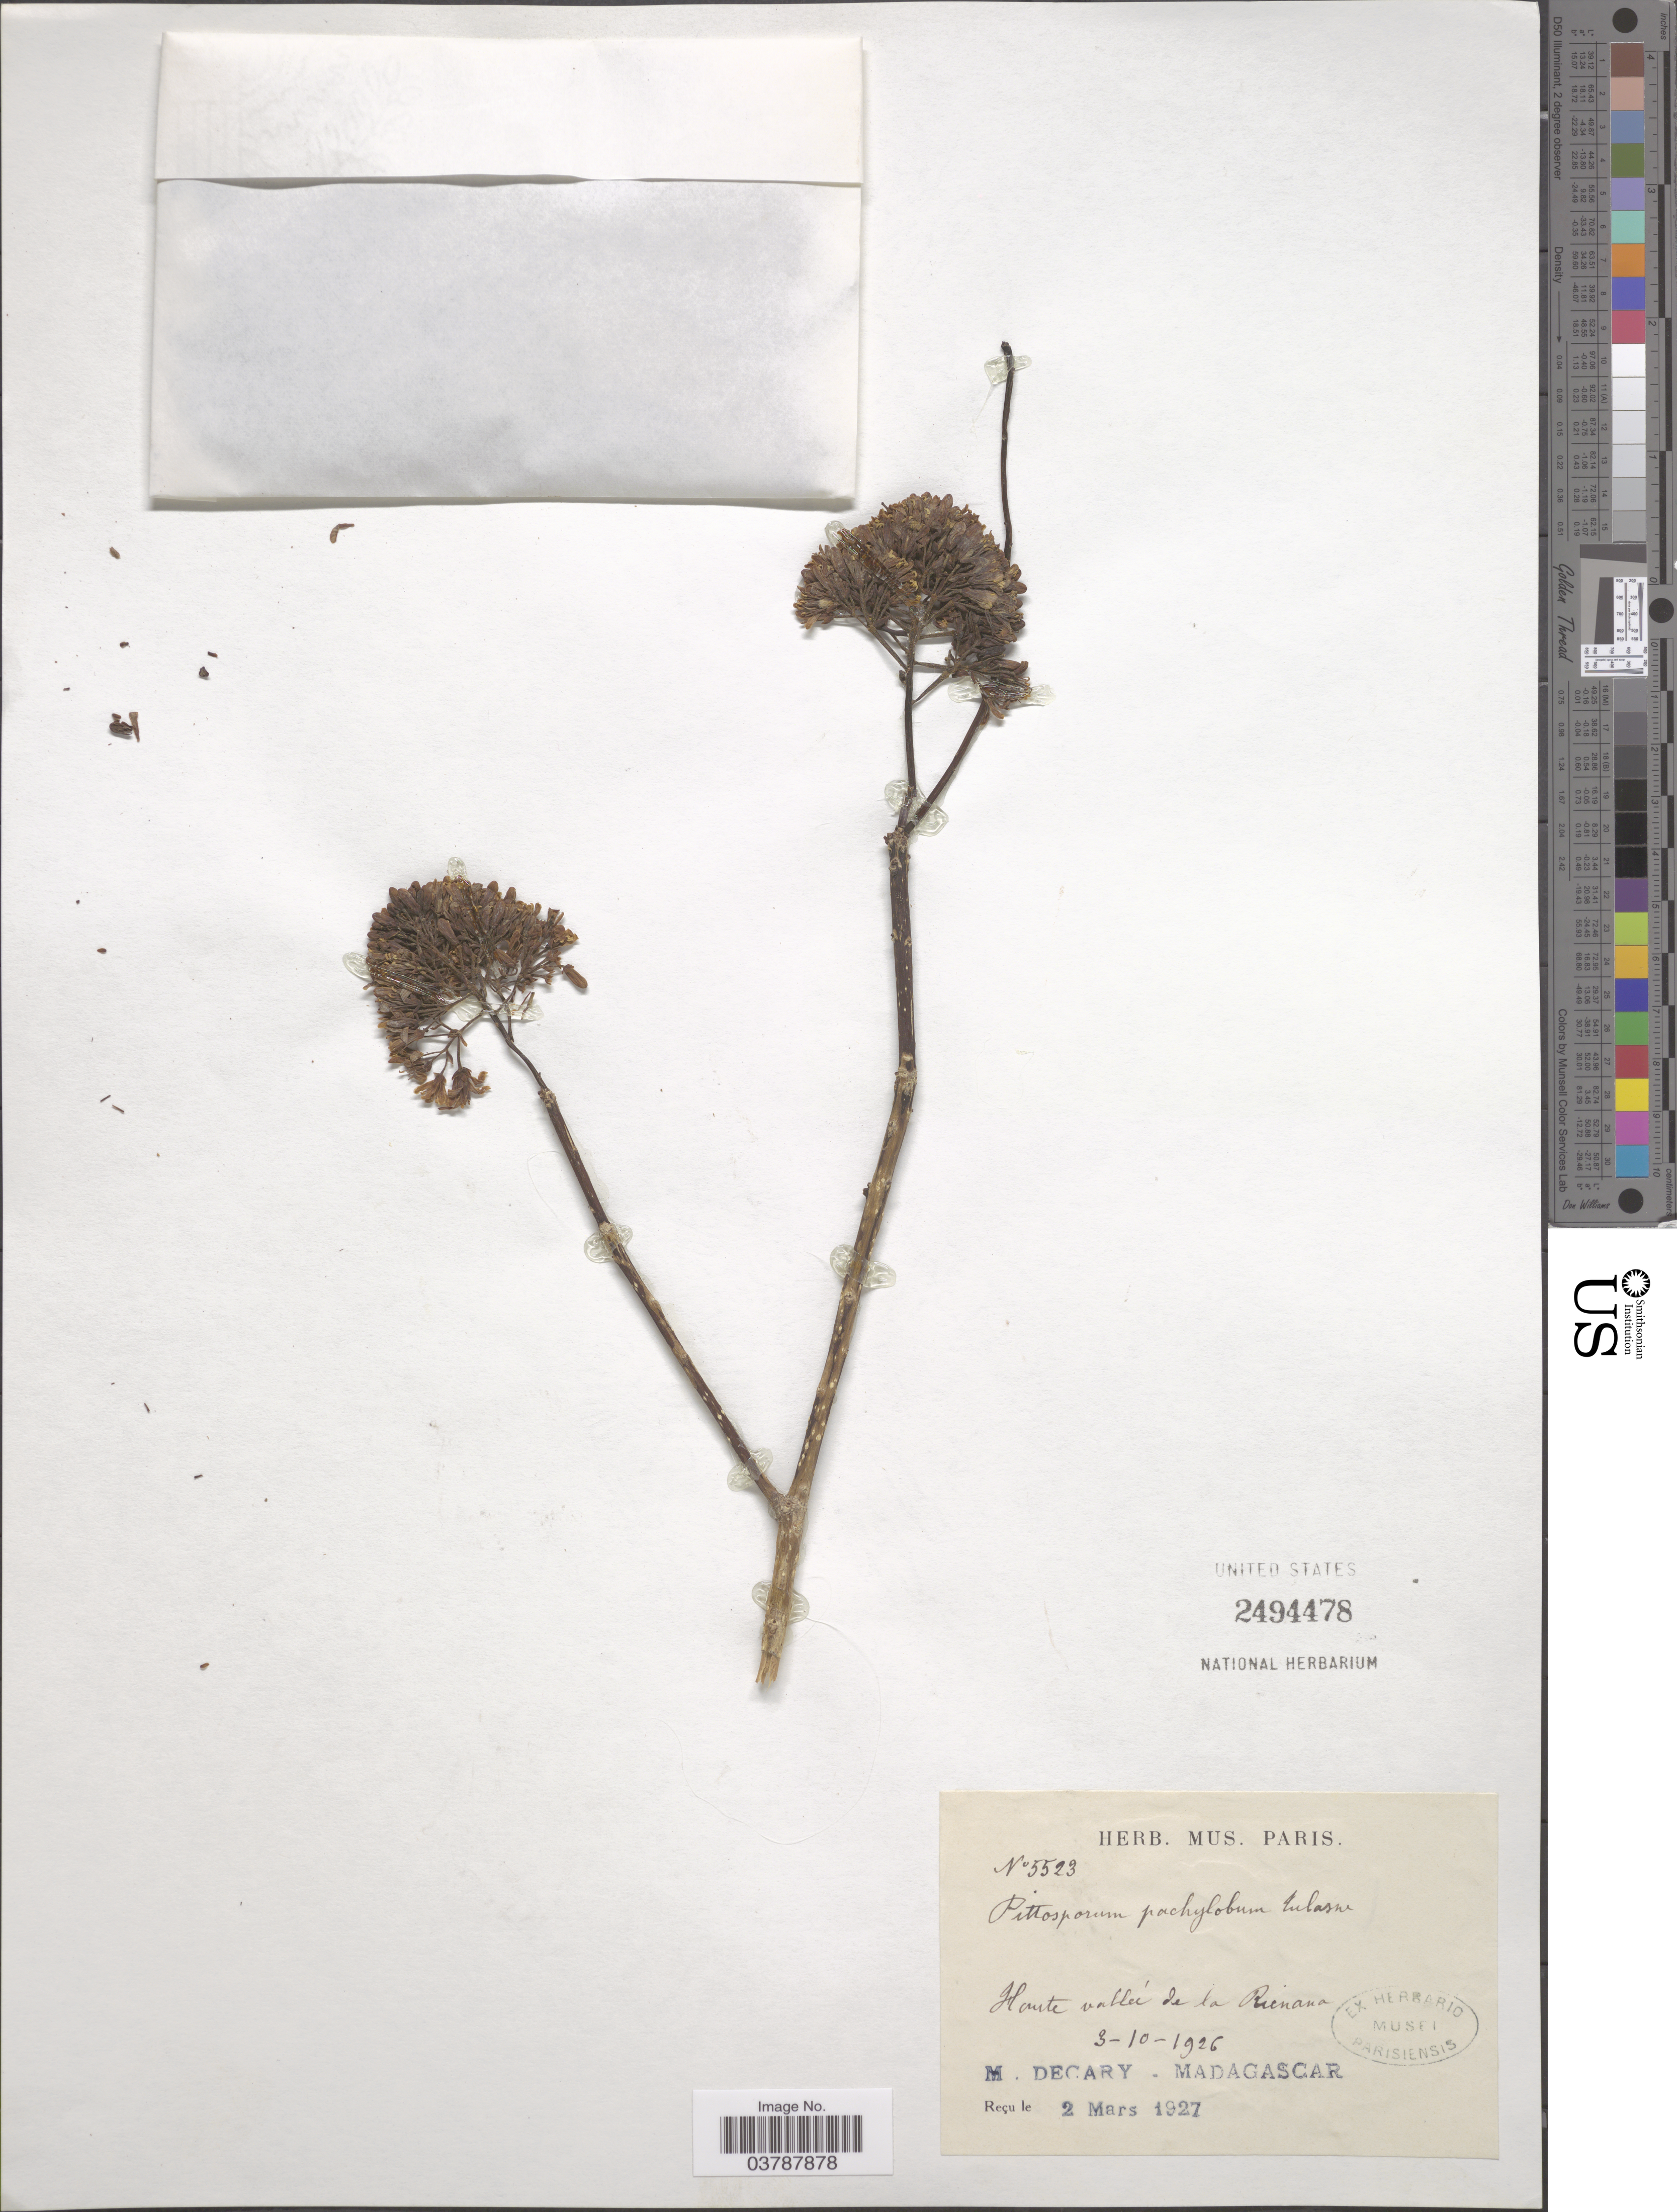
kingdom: Plantae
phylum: Tracheophyta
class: Magnoliopsida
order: Apiales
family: Pittosporaceae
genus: Pittosporum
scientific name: Pittosporum pachylobum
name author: Tul.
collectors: R. Decary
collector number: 5523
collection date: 1926-10-03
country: Madagascar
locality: Haute valleí de la Rienana.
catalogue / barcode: US 2494478